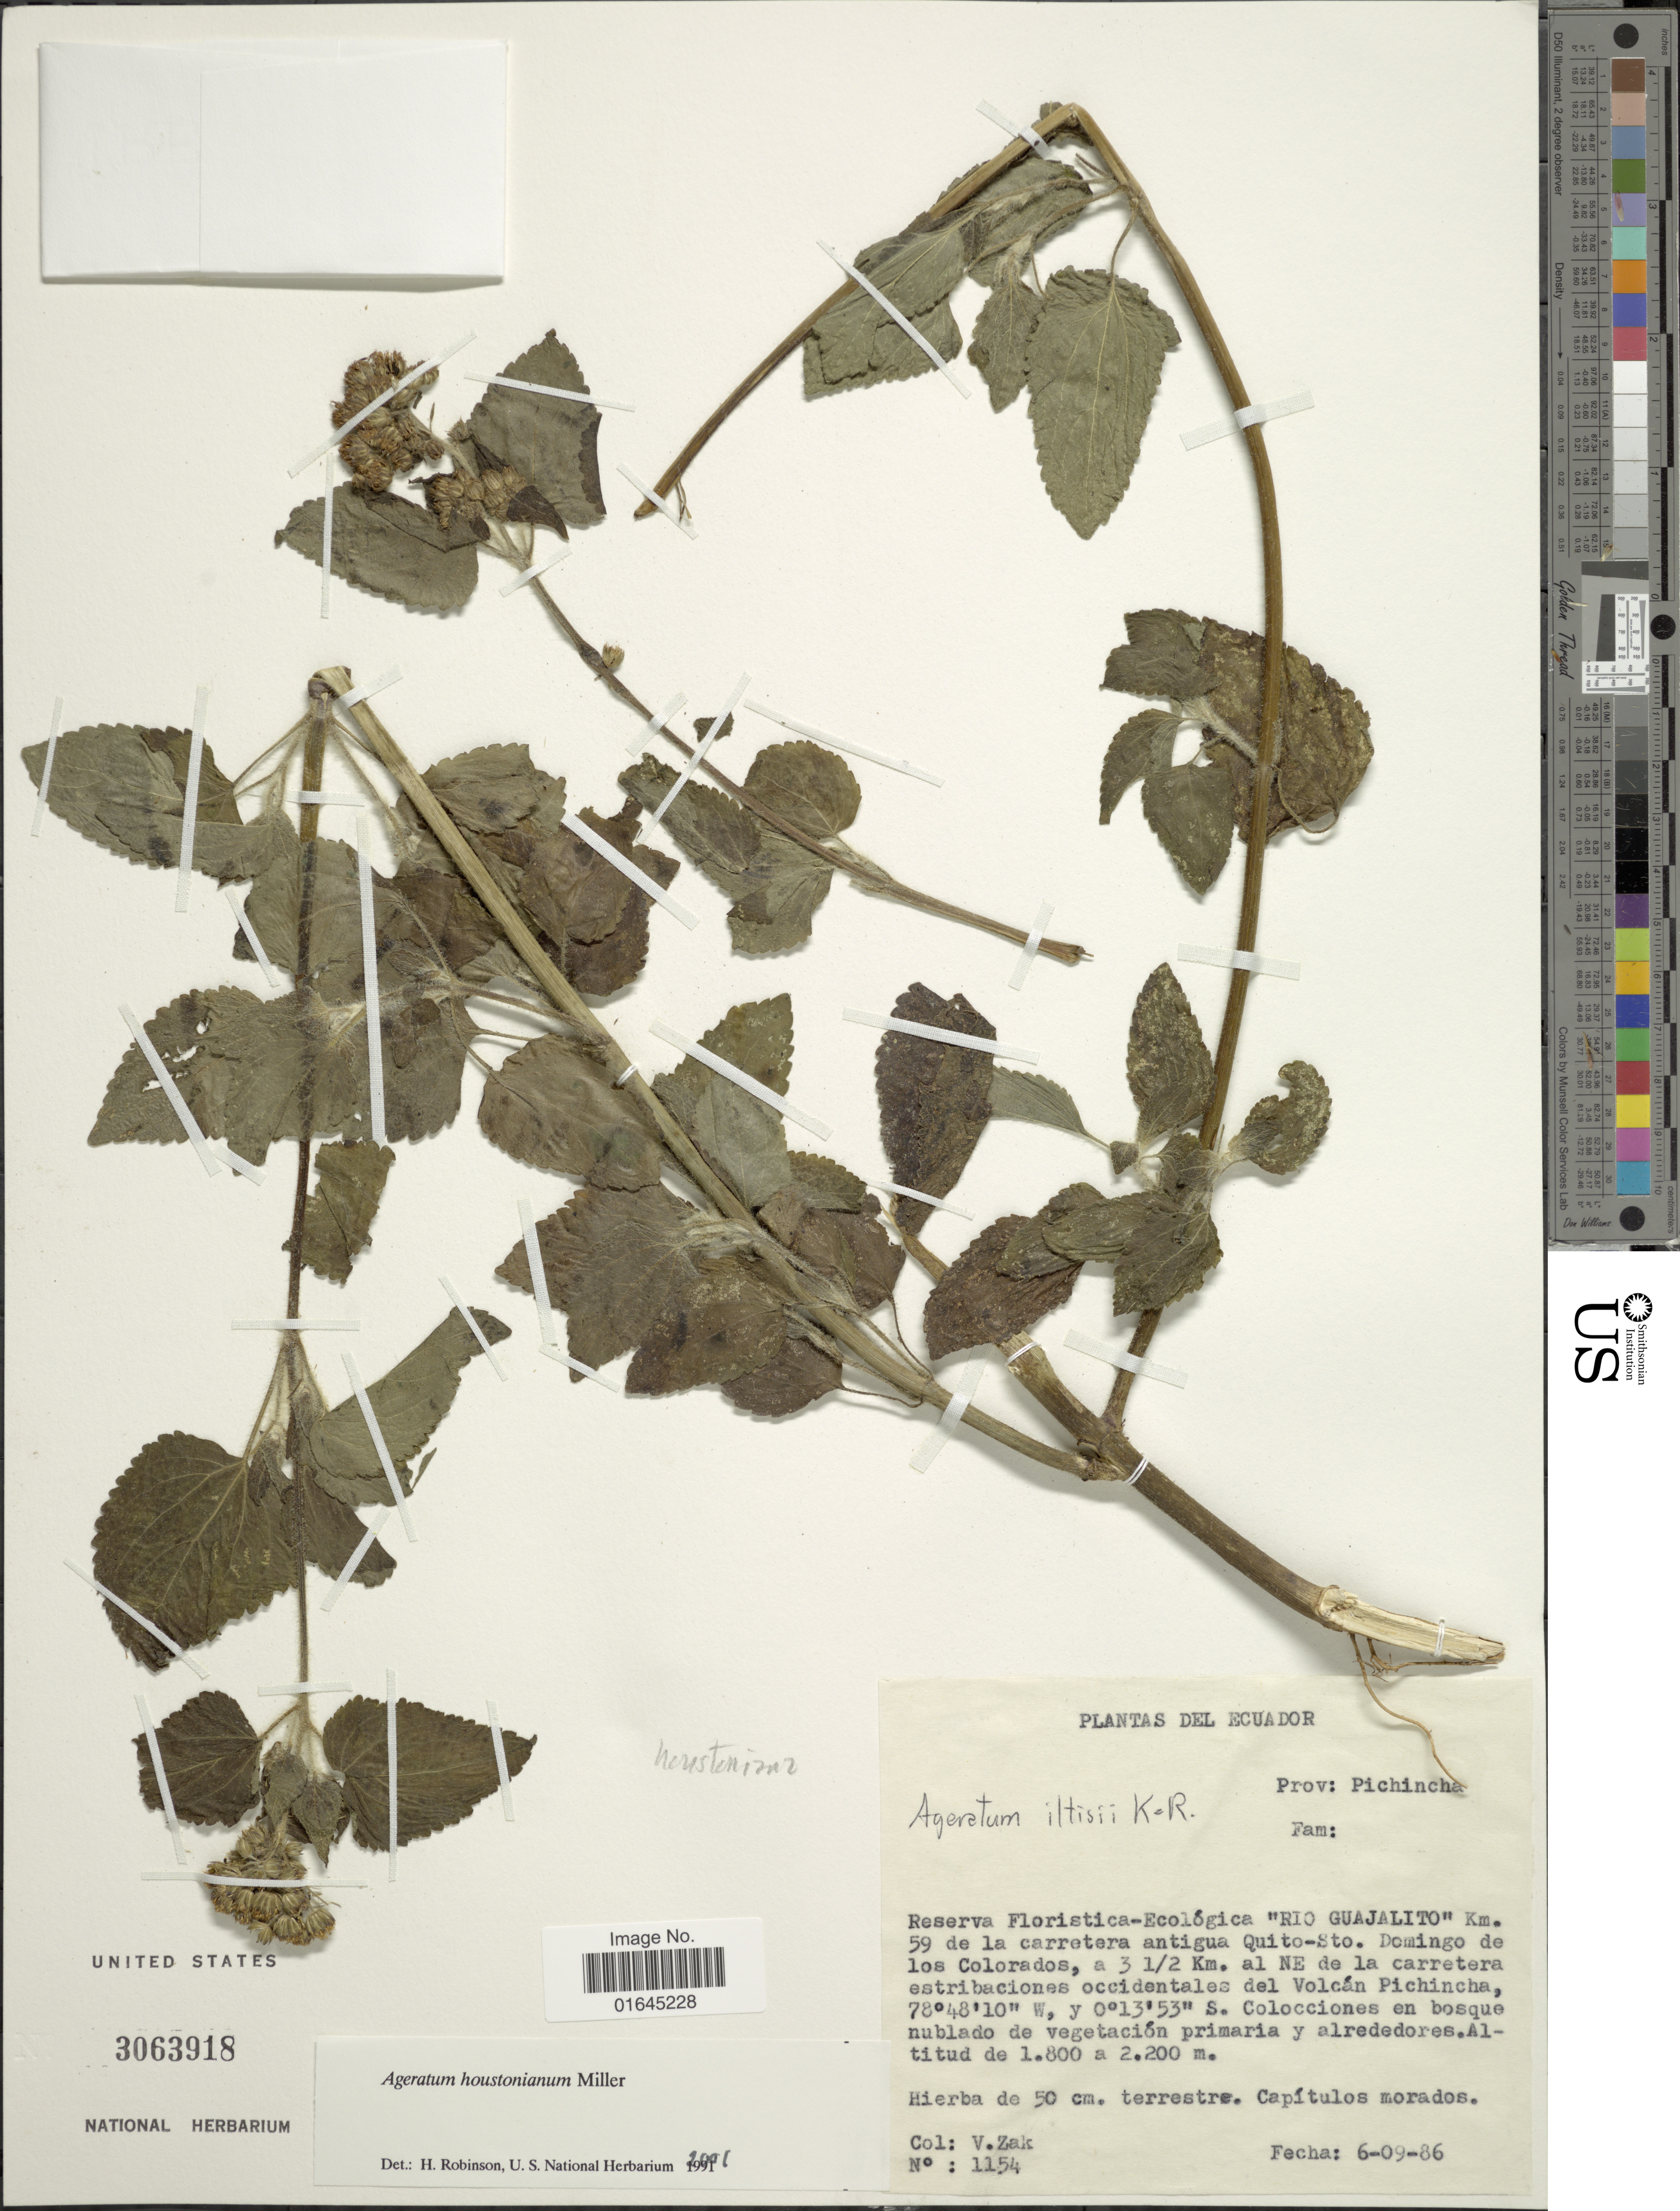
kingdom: Plantae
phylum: Tracheophyta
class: Magnoliopsida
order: Asterales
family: Asteraceae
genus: Ageratum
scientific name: Ageratum houstonianum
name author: Mill.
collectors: V. Zak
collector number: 1154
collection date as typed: Transcribed d/m/y: 6/9/86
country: Ecuador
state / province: Pichincha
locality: Reserva Floristica-Ecológica "Rio Guajalito" km. 59 de la carretera antiqgua Quito-Sto. Domingo de los Colorados, a 3 1/2 Km. al Ne de la carretera estribaciones occidentales del Volcán Pichincha.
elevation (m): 1800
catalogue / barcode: US 3063918